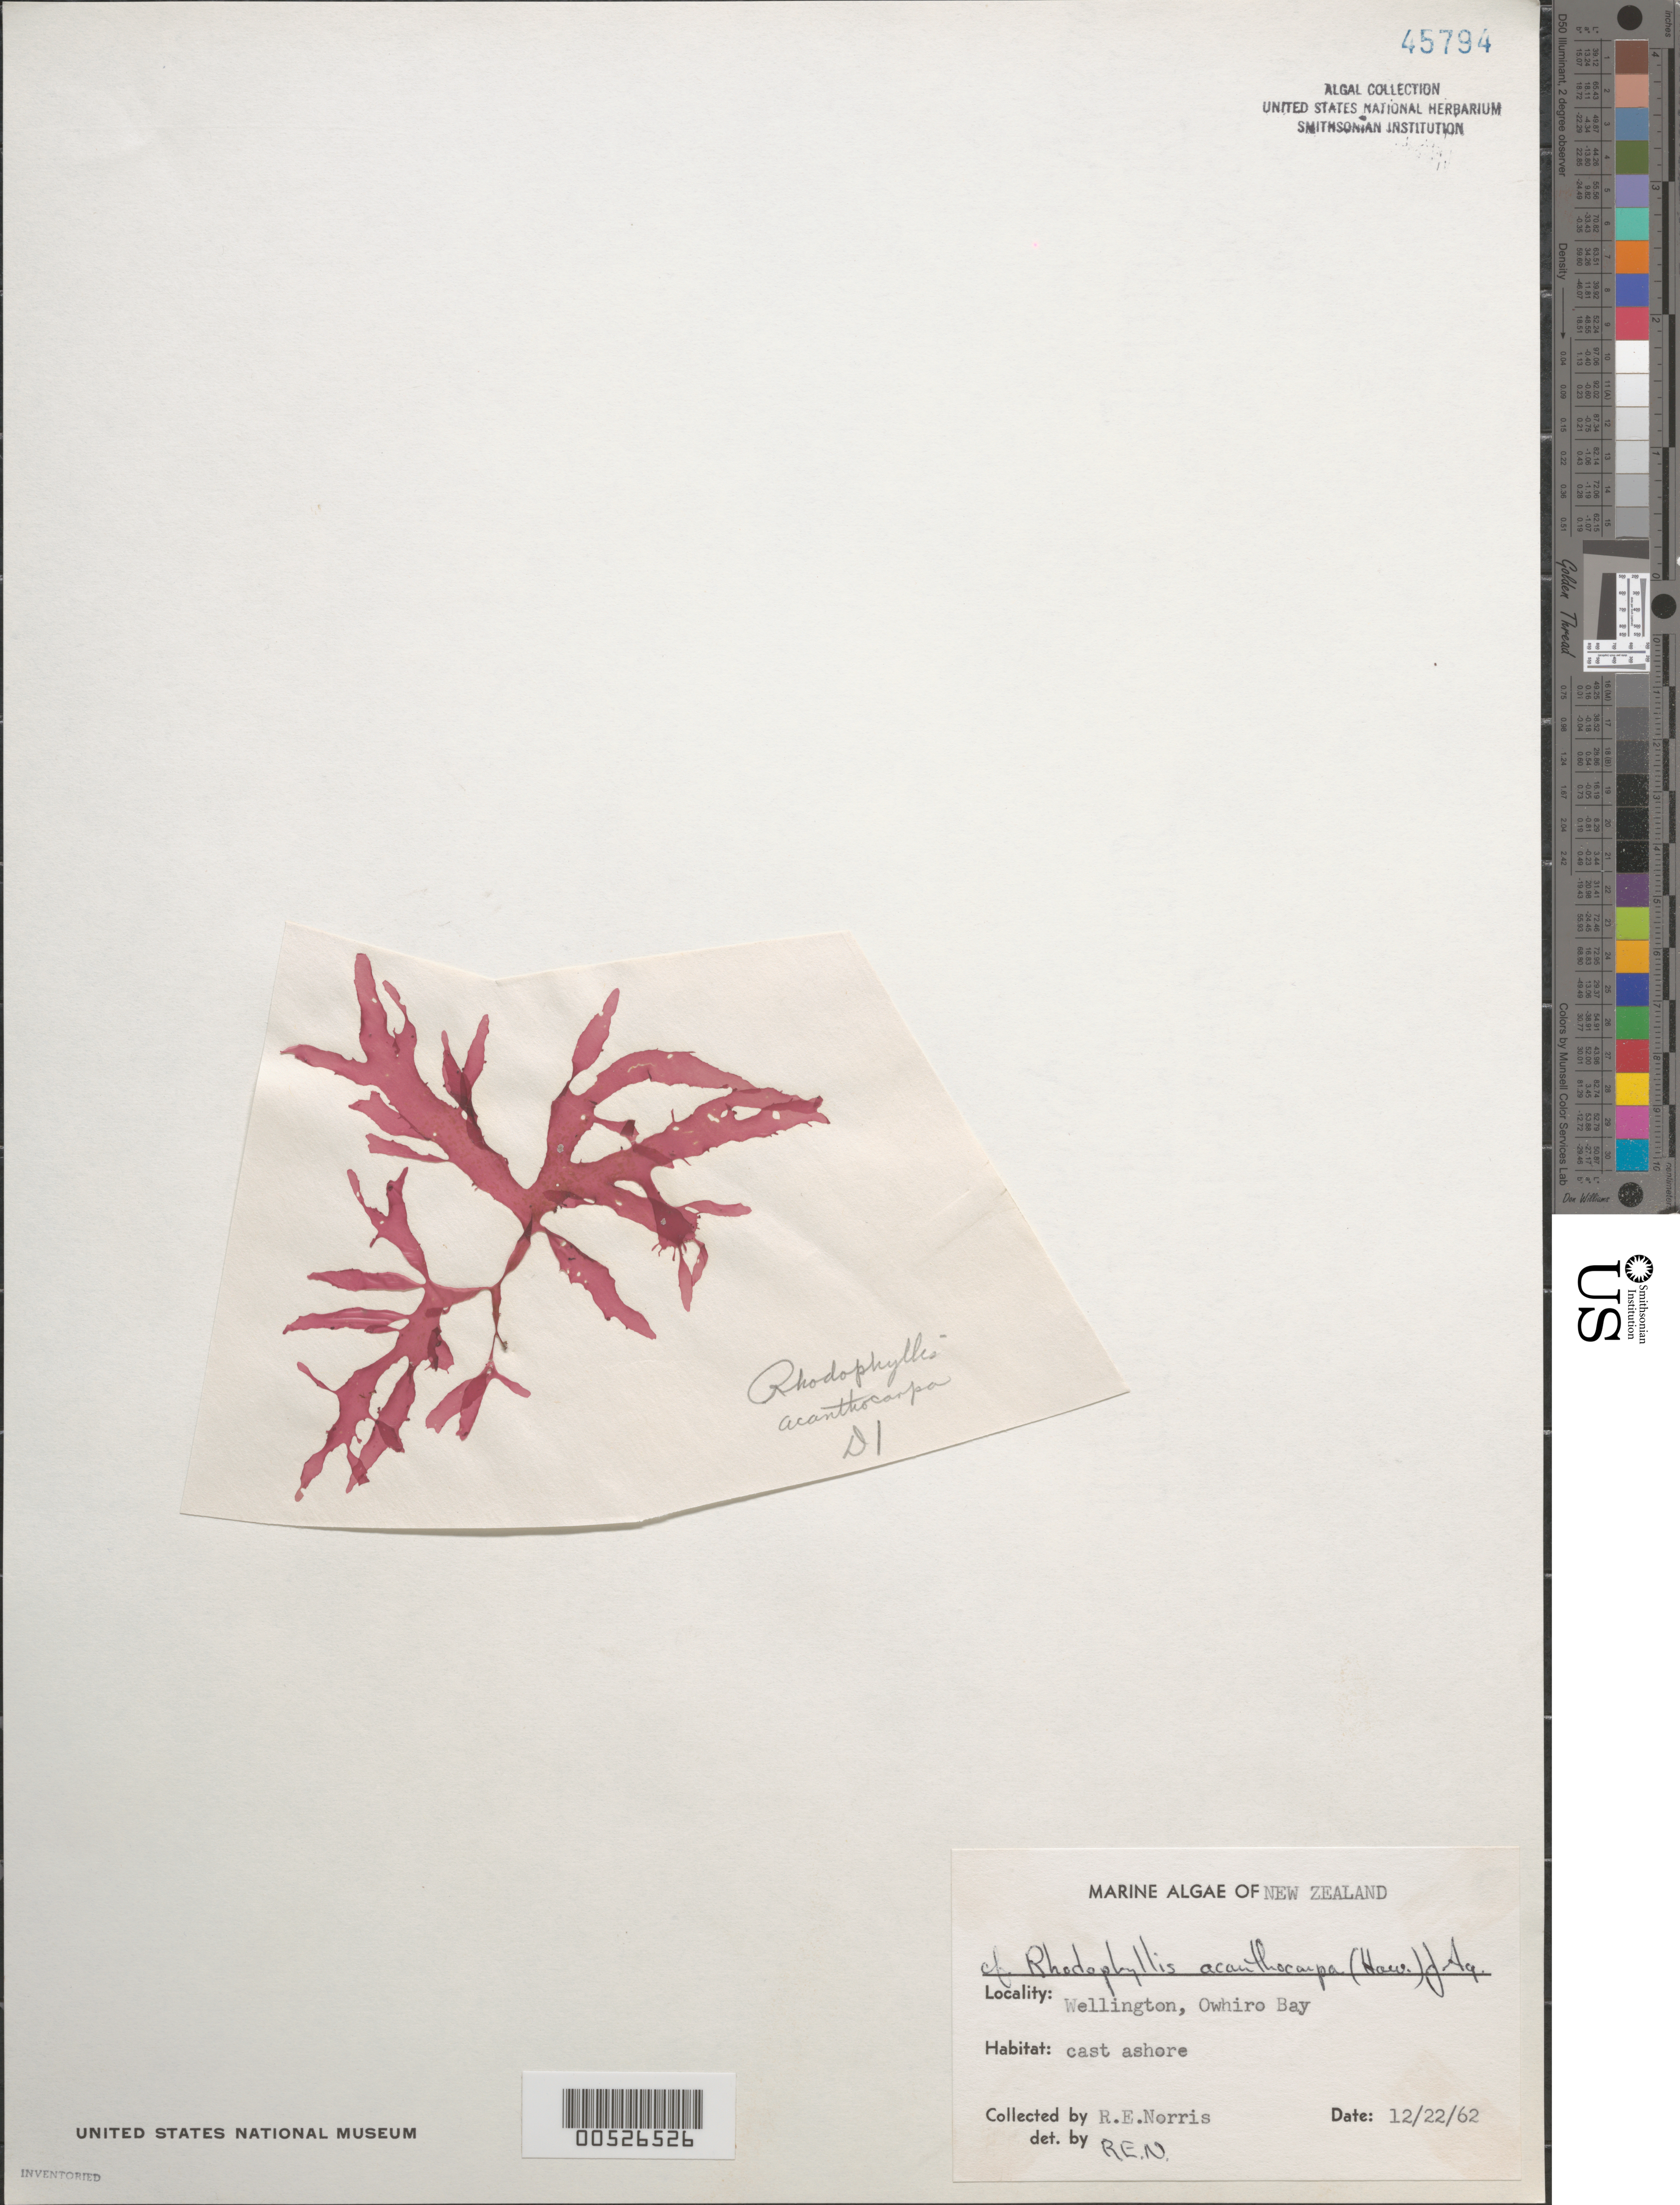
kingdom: Plantae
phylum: Rhodophyta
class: Florideophyceae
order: Gigartinales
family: Cystocloniaceae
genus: Rhodophyllis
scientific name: Rhodophyllis centrocarpa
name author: (Montagne) M.J. Wynne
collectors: R. E. Norris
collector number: D1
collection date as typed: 22 Dec 1962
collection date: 1962-12-22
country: New Zealand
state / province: Wellington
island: North Island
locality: Wellington, Owhiro Bay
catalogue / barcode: US 45794